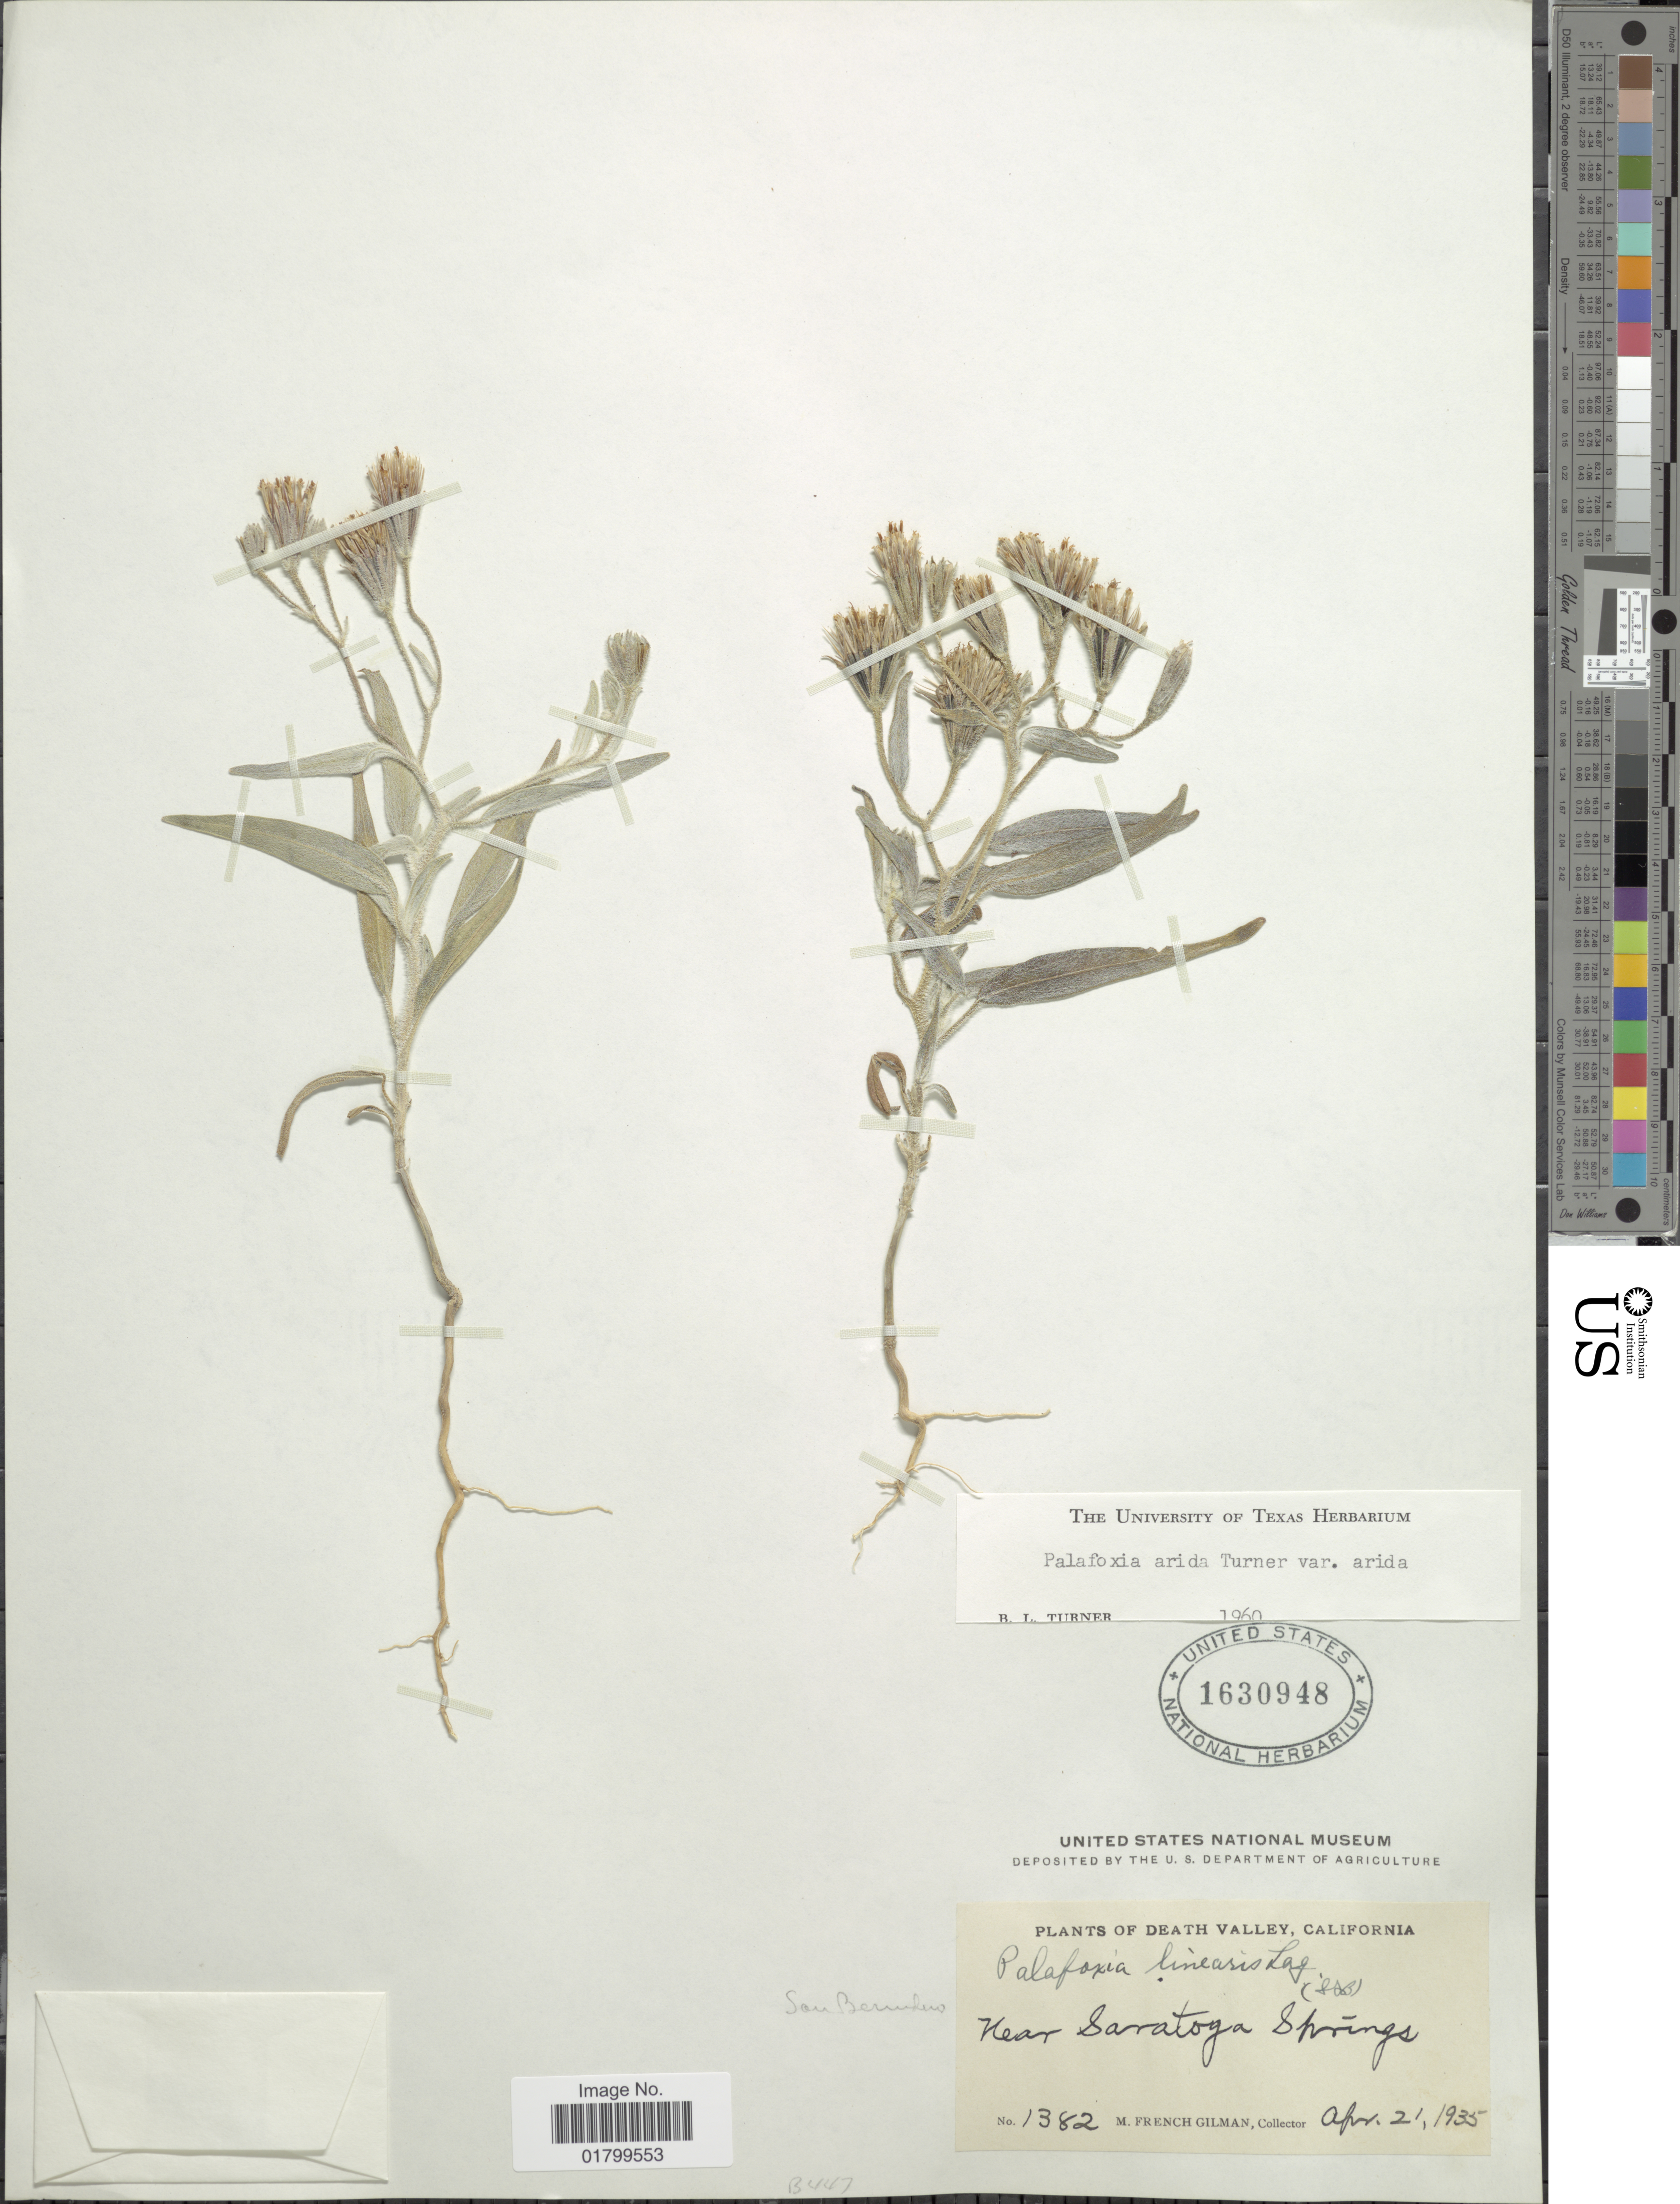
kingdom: Plantae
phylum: Tracheophyta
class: Magnoliopsida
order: Asterales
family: Asteraceae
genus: Palafoxia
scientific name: Palafoxia arida var. arida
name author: B.L. Turner & M.I. Morris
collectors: M. F. Gilman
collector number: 1382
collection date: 1935-04-21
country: United States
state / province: California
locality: Death Valley, California, Near Sarratoga Springs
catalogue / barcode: US 1630948